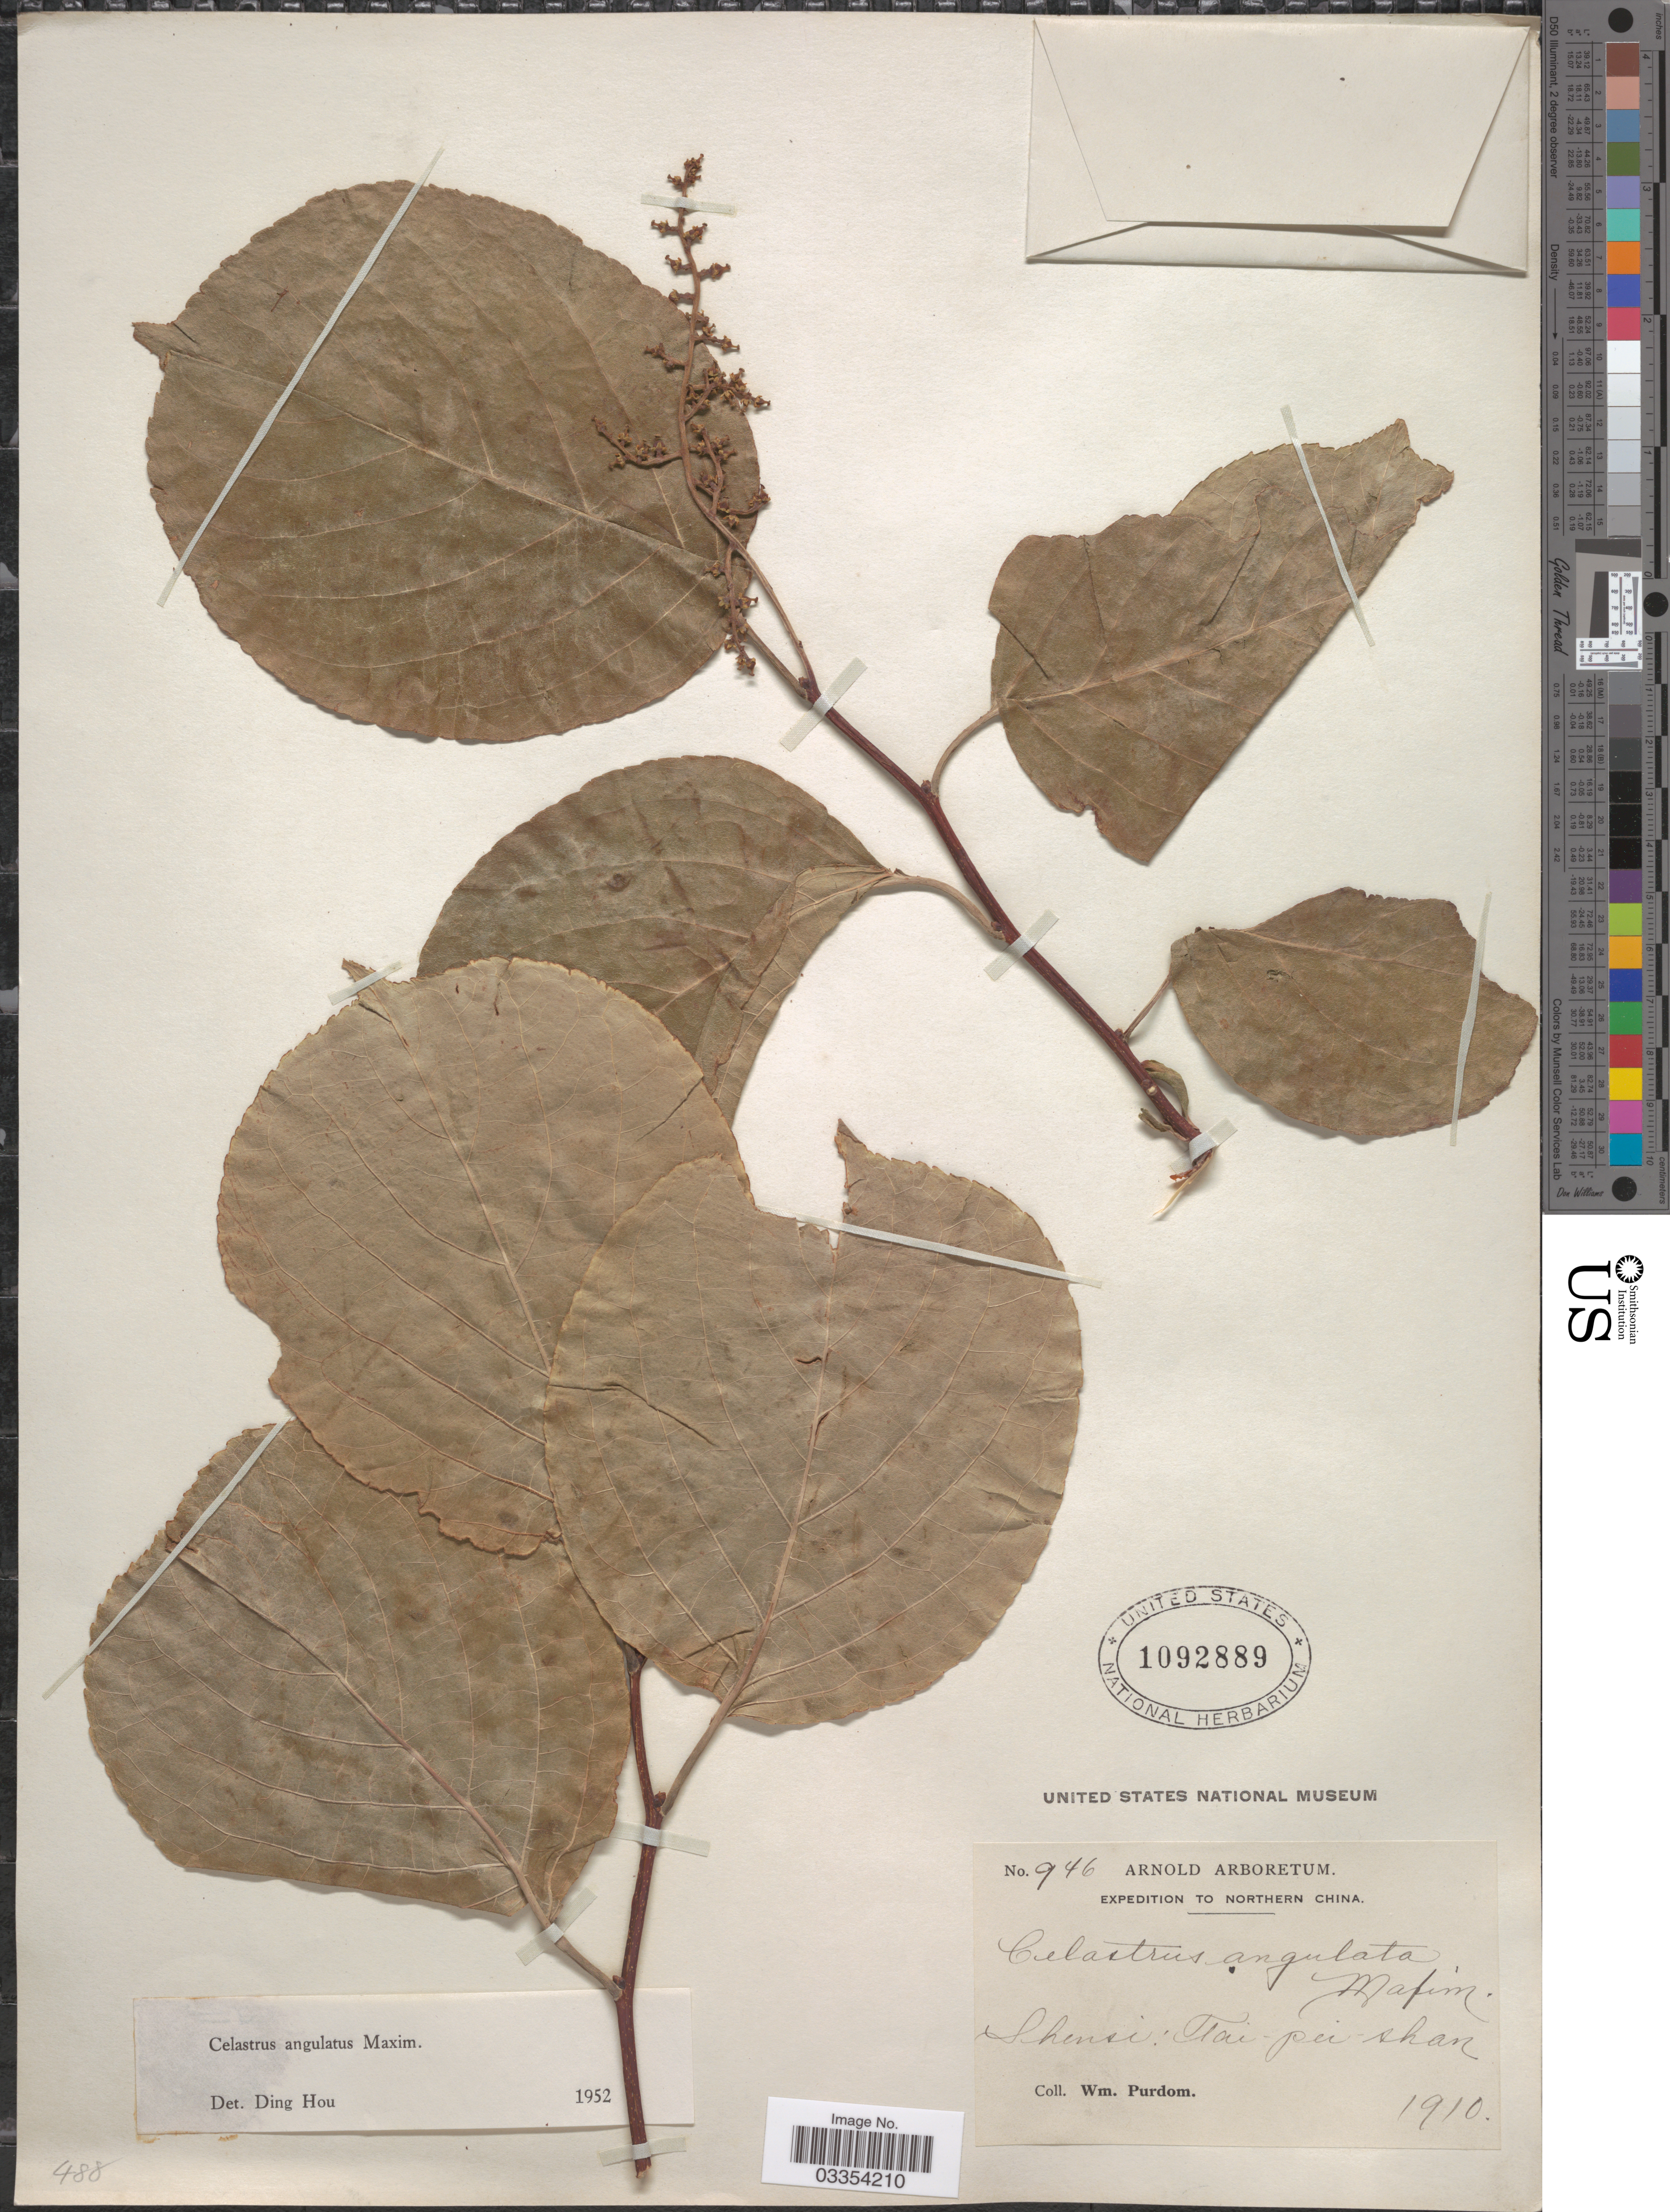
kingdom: Plantae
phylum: Tracheophyta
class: Magnoliopsida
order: Celastrales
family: Celastraceae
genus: Celastrus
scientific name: Celastrus angulatus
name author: Maxim.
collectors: W. Purdom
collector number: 946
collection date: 1910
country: China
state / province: Shaanxi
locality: Northern China. Shensi: Tai-pei-shan. [interpreted]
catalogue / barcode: US 1092889